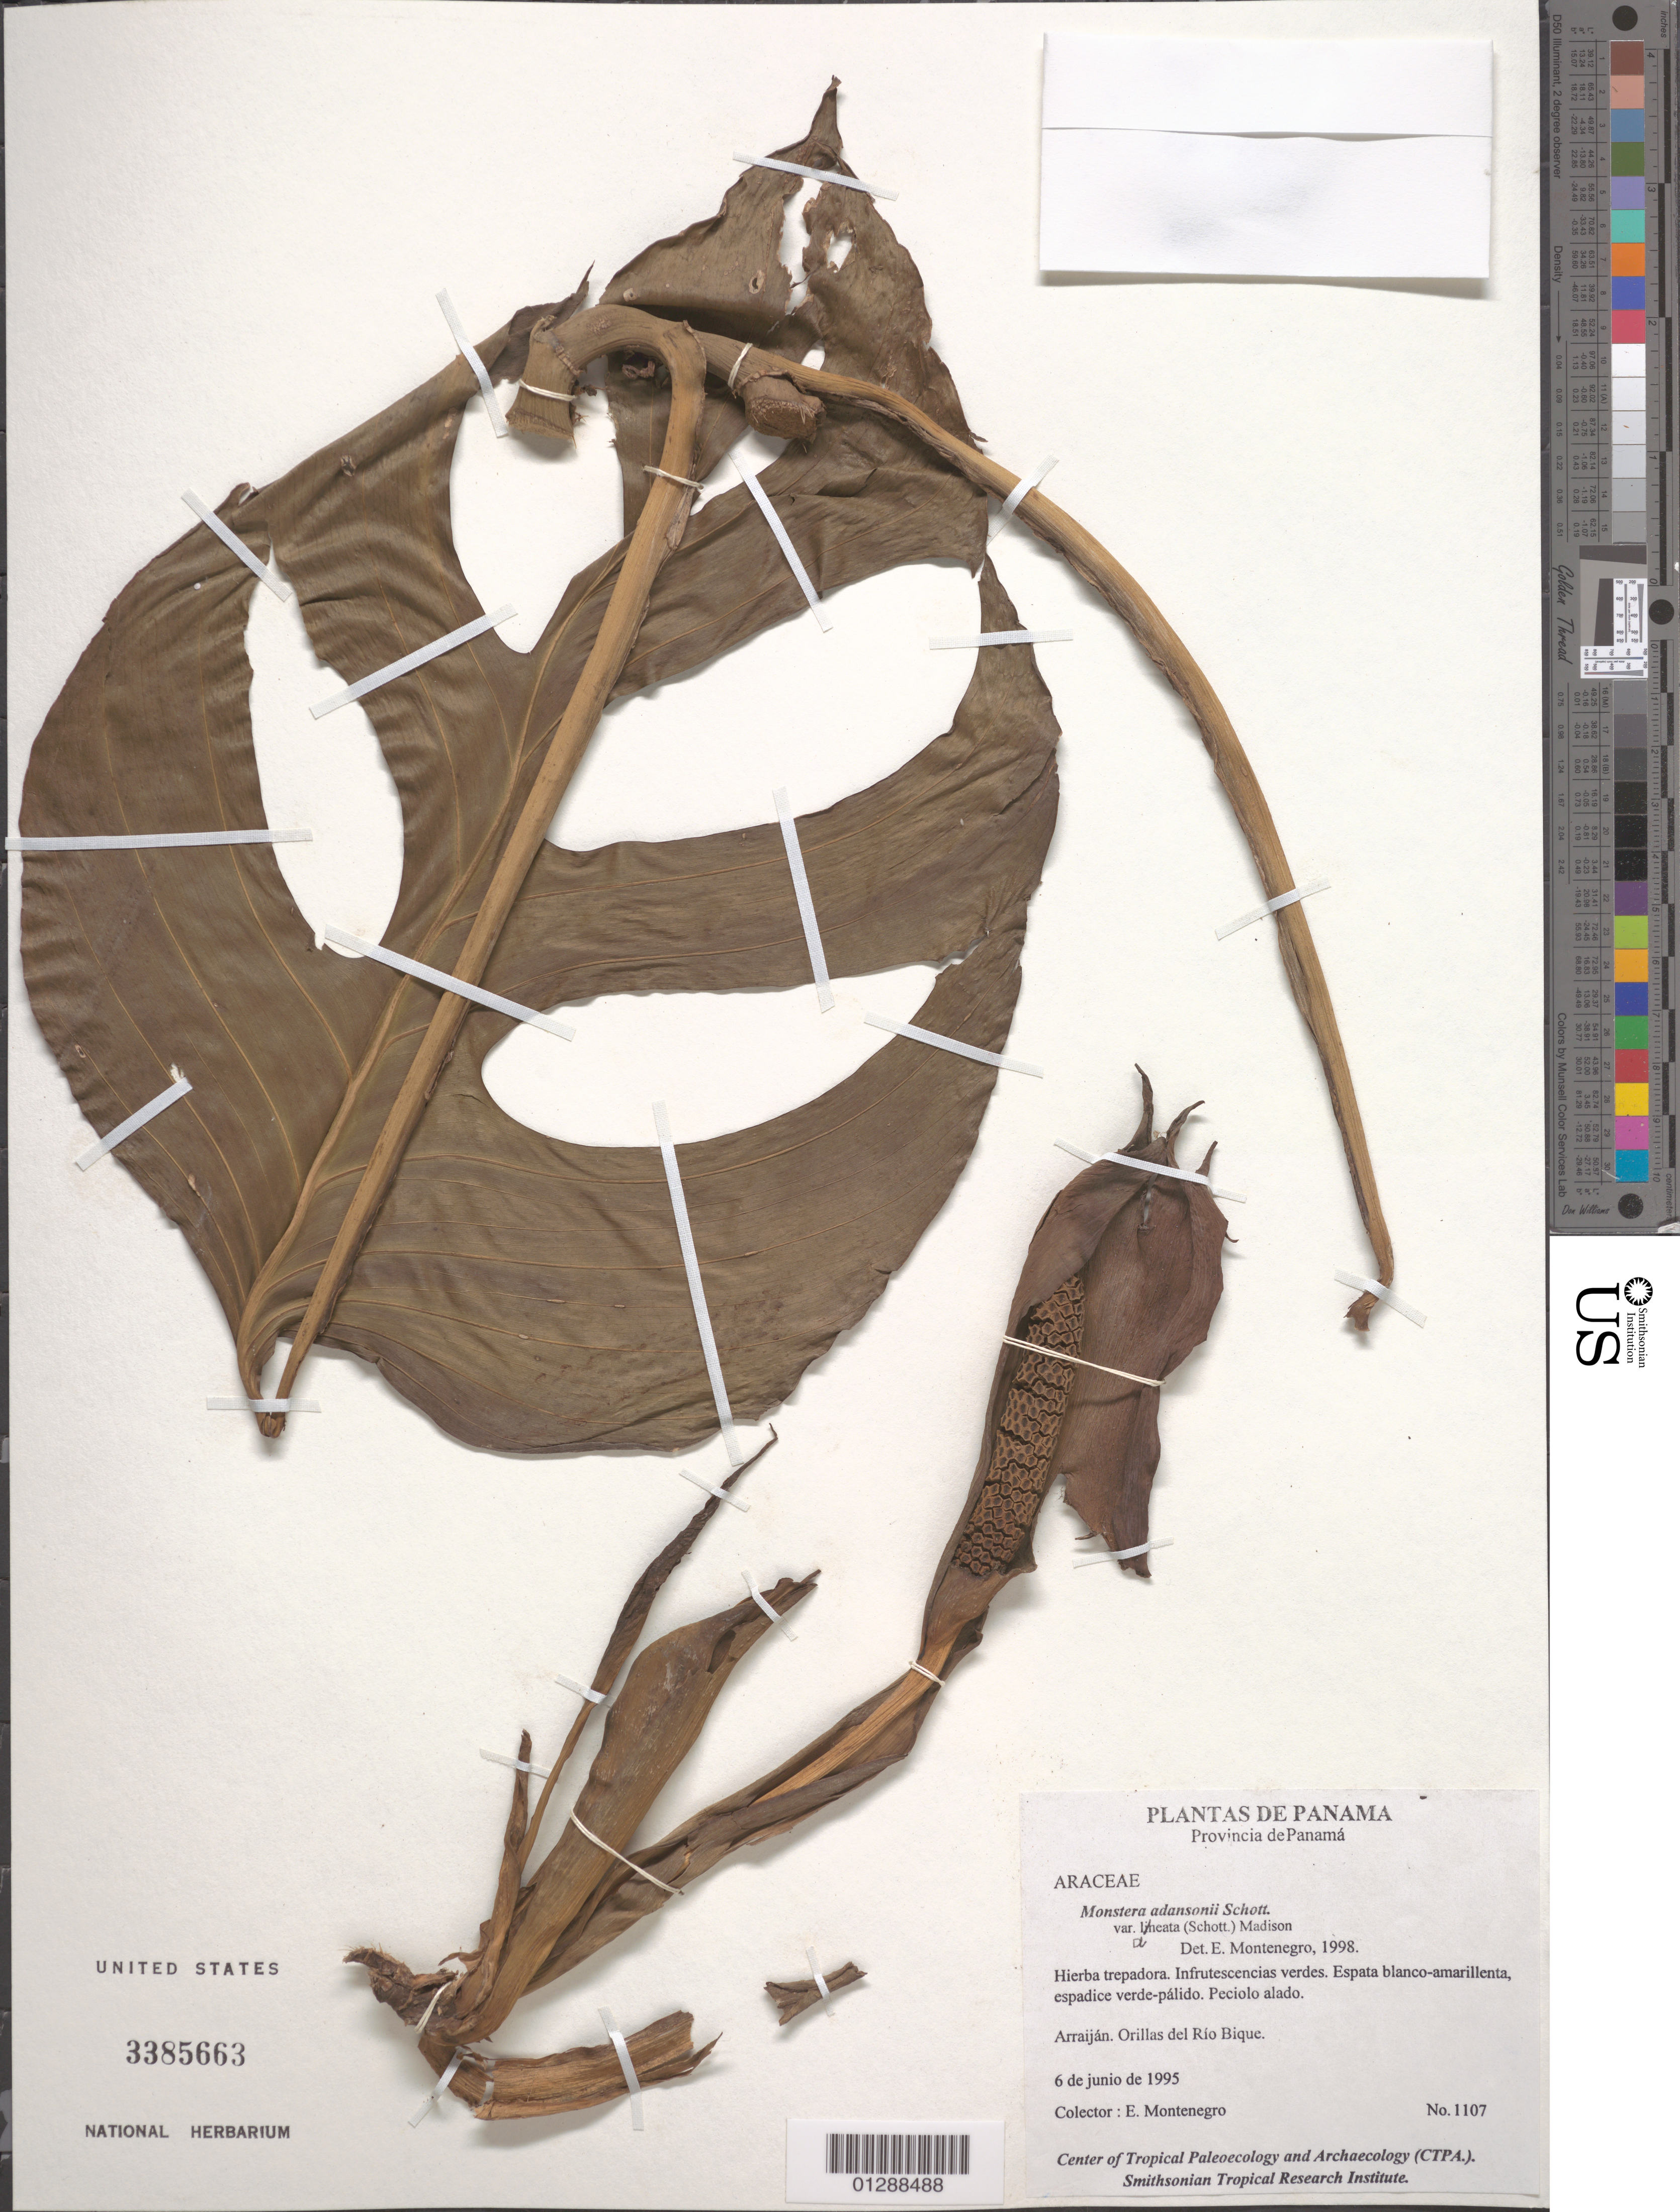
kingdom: Plantae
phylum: Tracheophyta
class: Liliopsida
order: Alismatales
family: Araceae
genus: Monstera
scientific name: Monstera adansonii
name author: Schott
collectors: E. Montenegro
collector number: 1107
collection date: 1995-06-06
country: Panama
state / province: Panamá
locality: Arraiján. Orillas del Río Bique.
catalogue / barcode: US 3385663